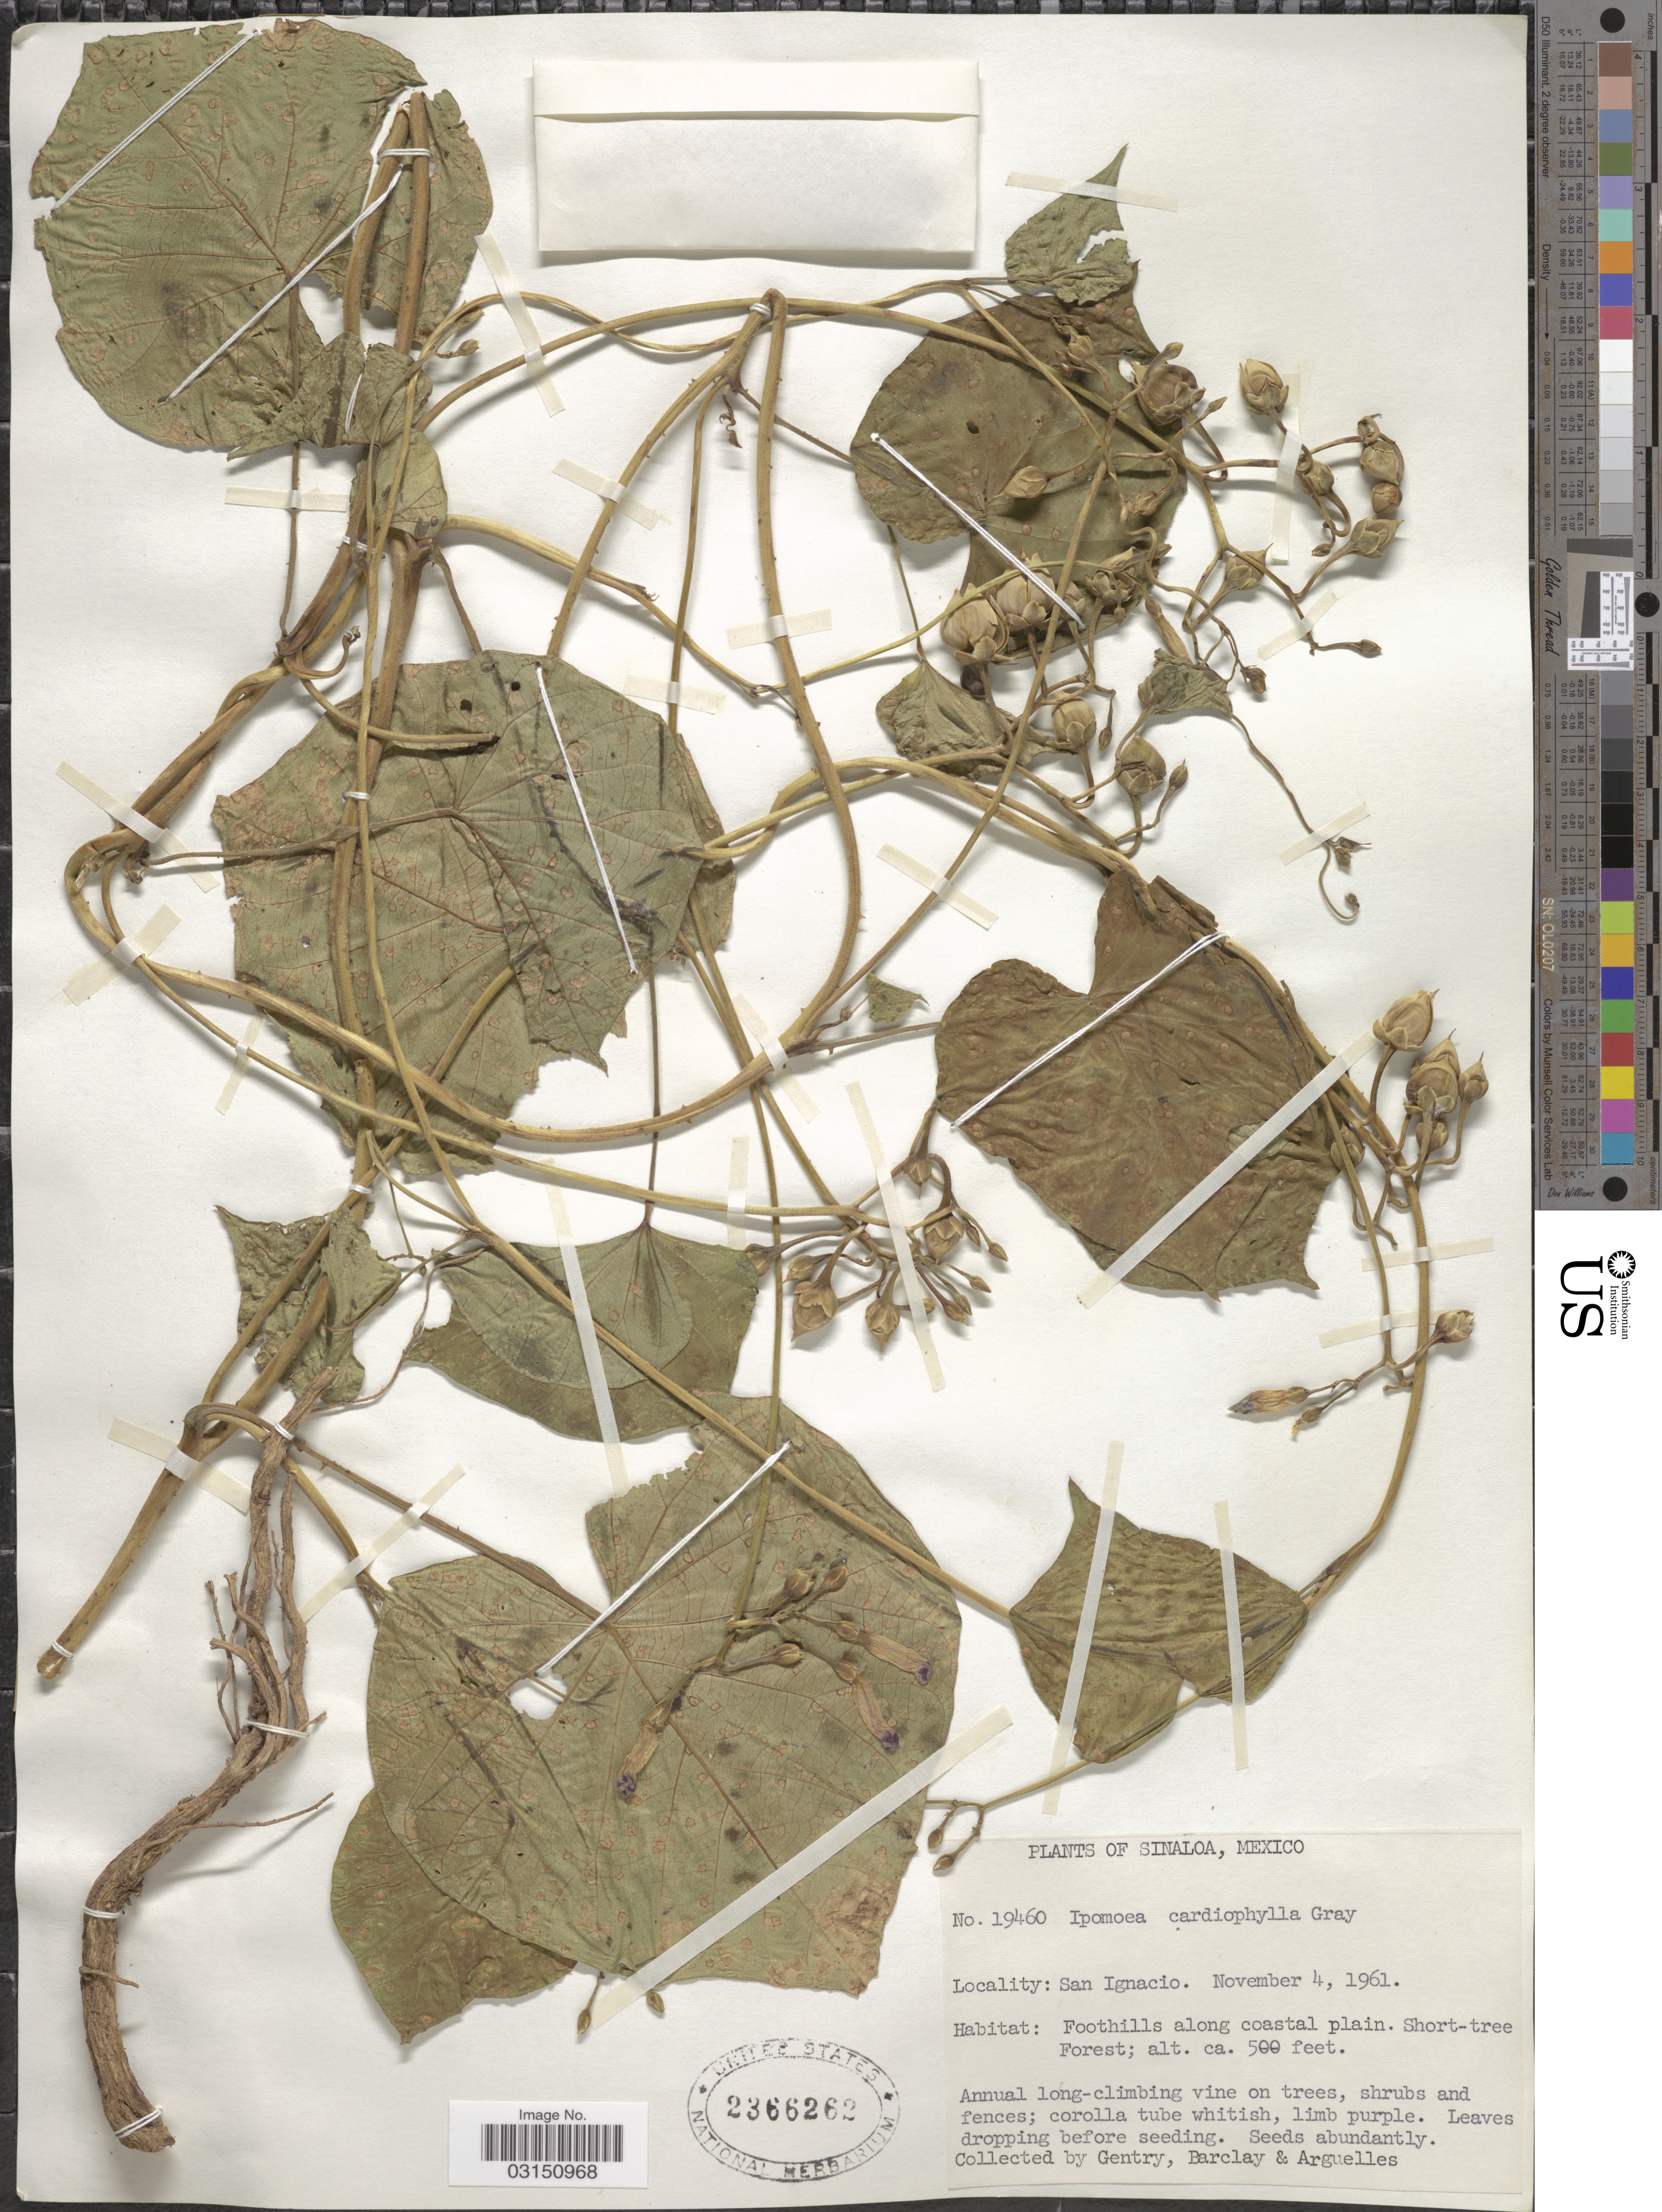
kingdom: Plantae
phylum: Tracheophyta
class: Magnoliopsida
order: Solanales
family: Convolvulaceae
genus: Ipomoea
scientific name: Ipomoea parasitica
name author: (Kunth) G. Don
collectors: Gentry, --, -- Barclay & Arguelles, --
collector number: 19460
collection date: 1961-11-04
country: Mexico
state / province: Sinaloa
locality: San Ignacio. Foothills along coastal plain.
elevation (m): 152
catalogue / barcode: US 2366262